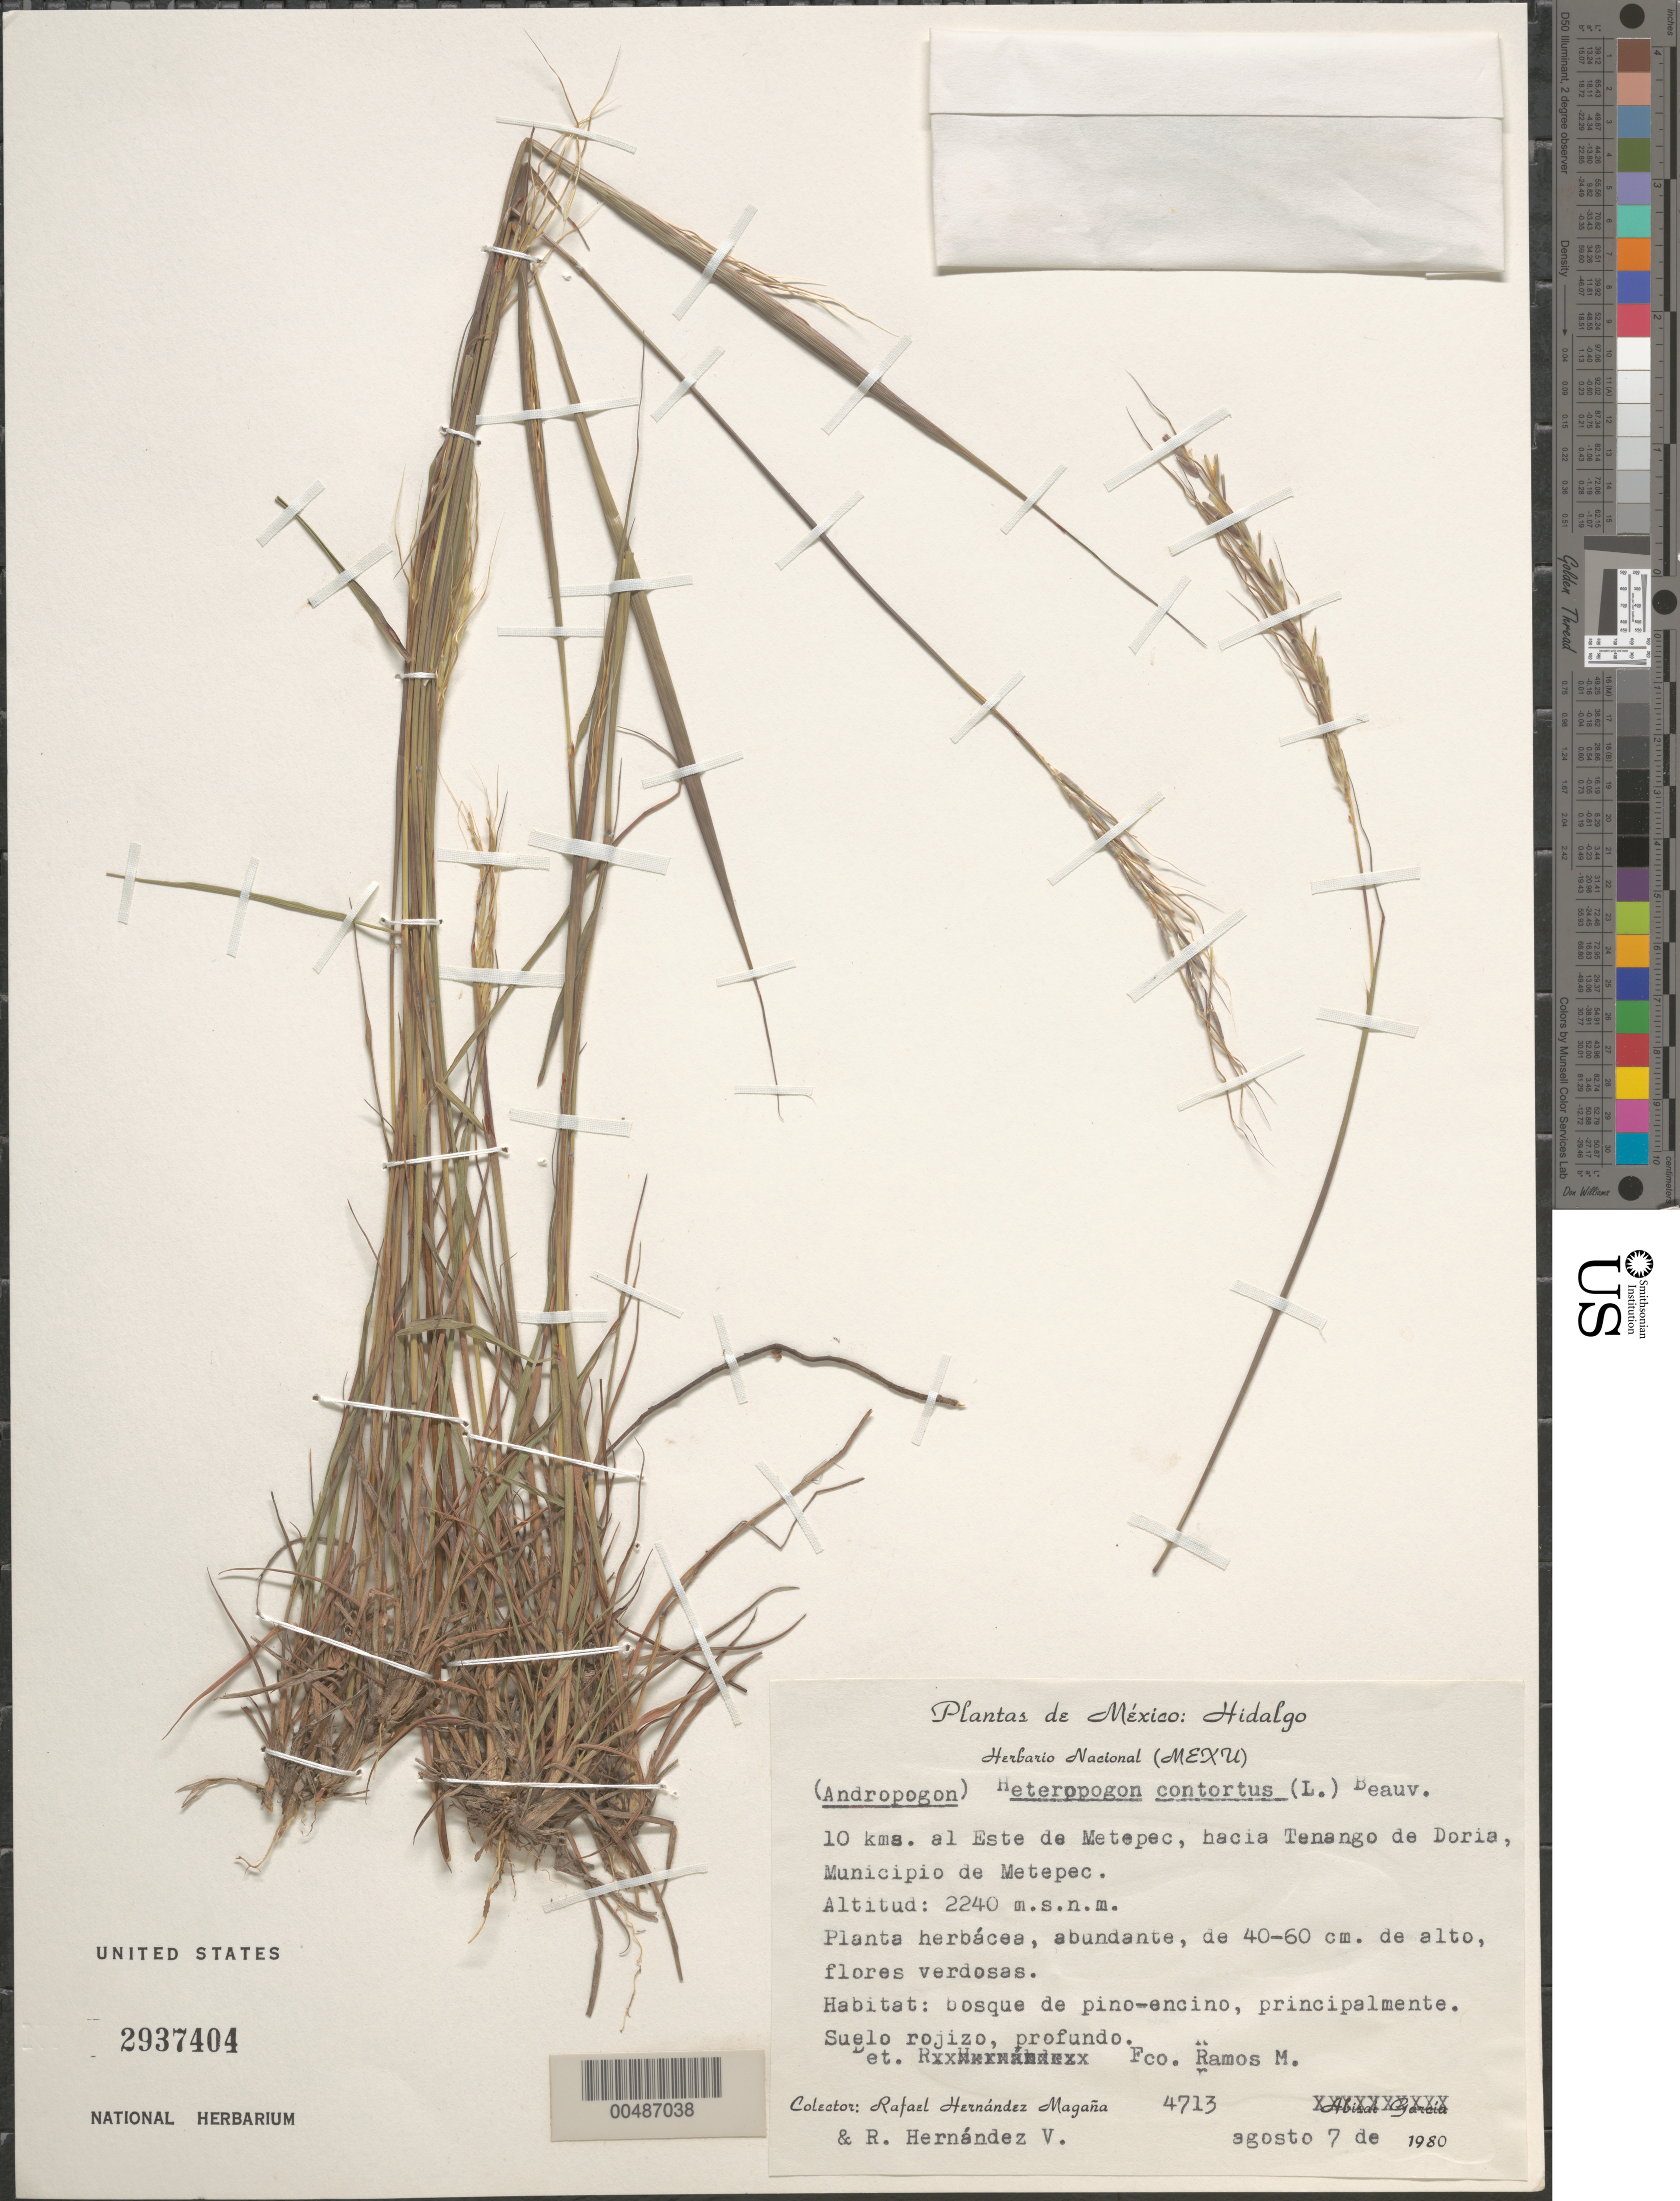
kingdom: Plantae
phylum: Tracheophyta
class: Liliopsida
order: Poales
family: Poaceae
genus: Heteropogon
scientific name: Heteropogon contortus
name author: (L.) P. Beauv. ex Roem. & Schult.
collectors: R. Hernández-M. & J.. Vazquez Hernandez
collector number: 4713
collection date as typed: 7 Aug 1980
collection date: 1980-08-07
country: Mexico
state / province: Hidalgo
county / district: Metepec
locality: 10 km al E de Metepec, hacia Tenango de Doria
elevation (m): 2240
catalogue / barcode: US 2937404